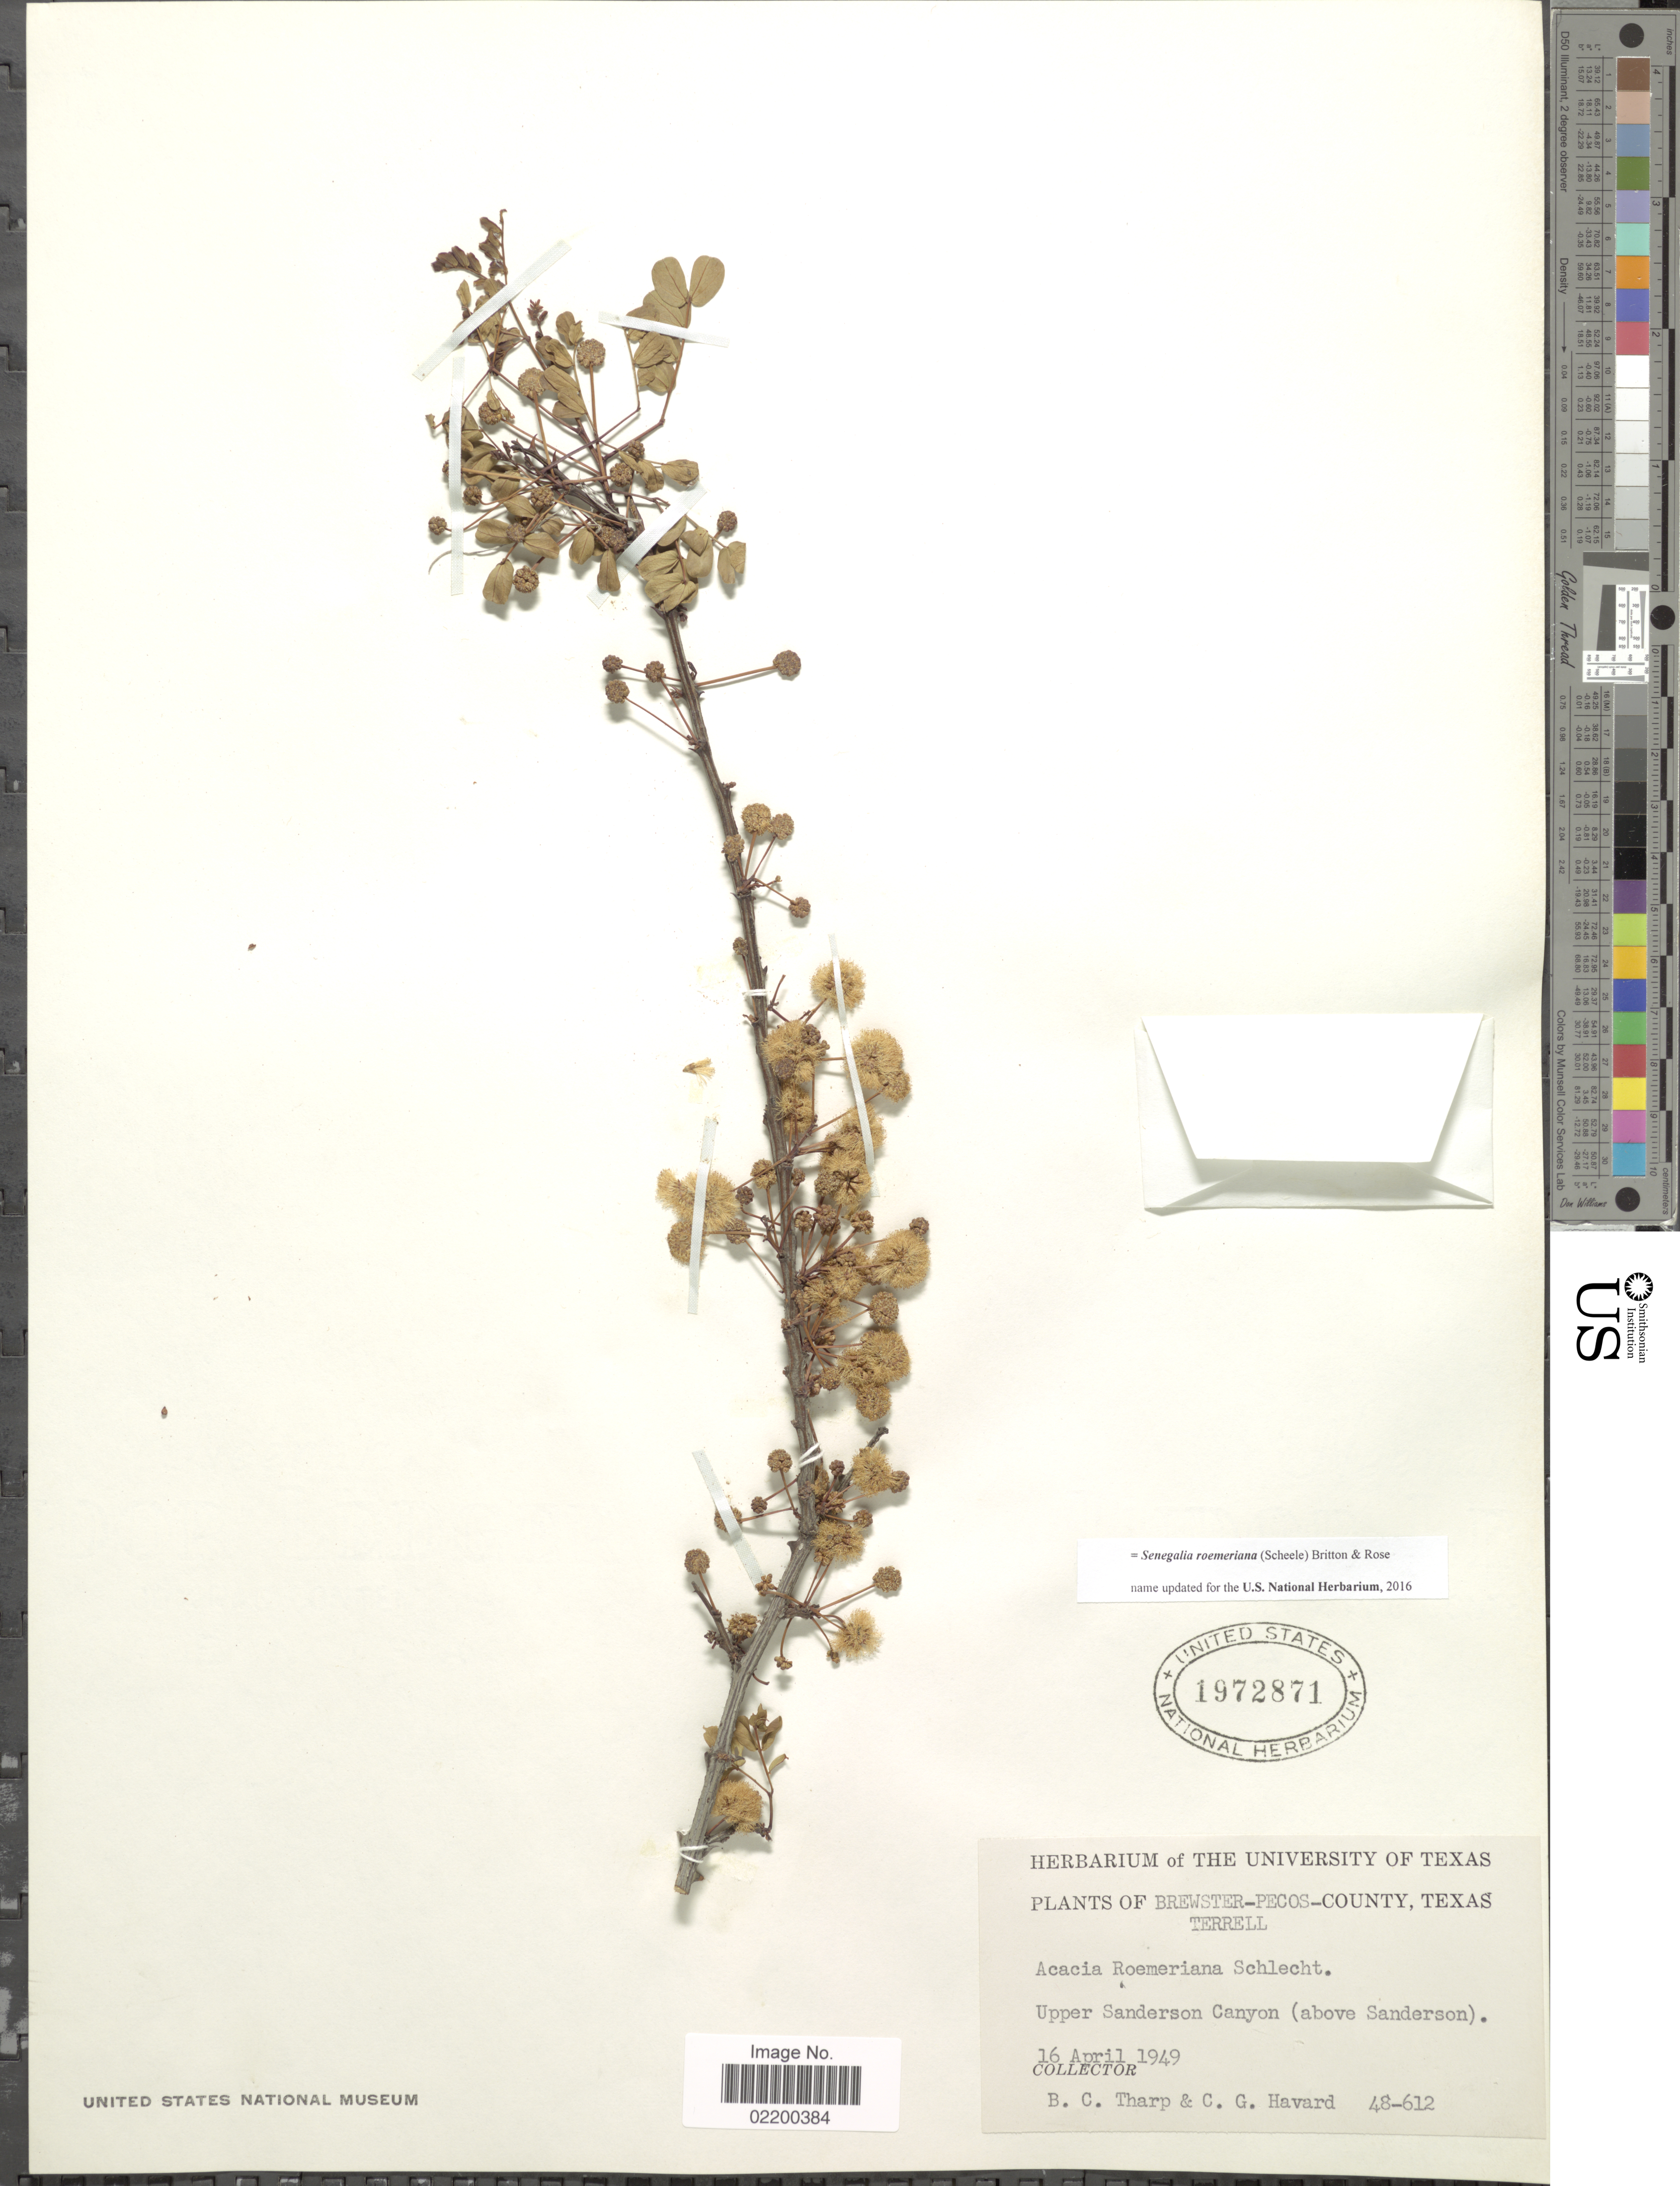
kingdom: Plantae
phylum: Tracheophyta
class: Magnoliopsida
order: Fabales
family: Fabaceae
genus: Senegalia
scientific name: Senegalia roemeriana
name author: (Scheele) Britton & Rose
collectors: B. C. Tharp & C. G. Havard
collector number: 48-612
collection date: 1949-04-16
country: United States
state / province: Texas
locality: Brewster-Pecos-County, Terrell, Upper Sanderson Canyon (above Sanderson)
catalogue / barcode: US 1972871